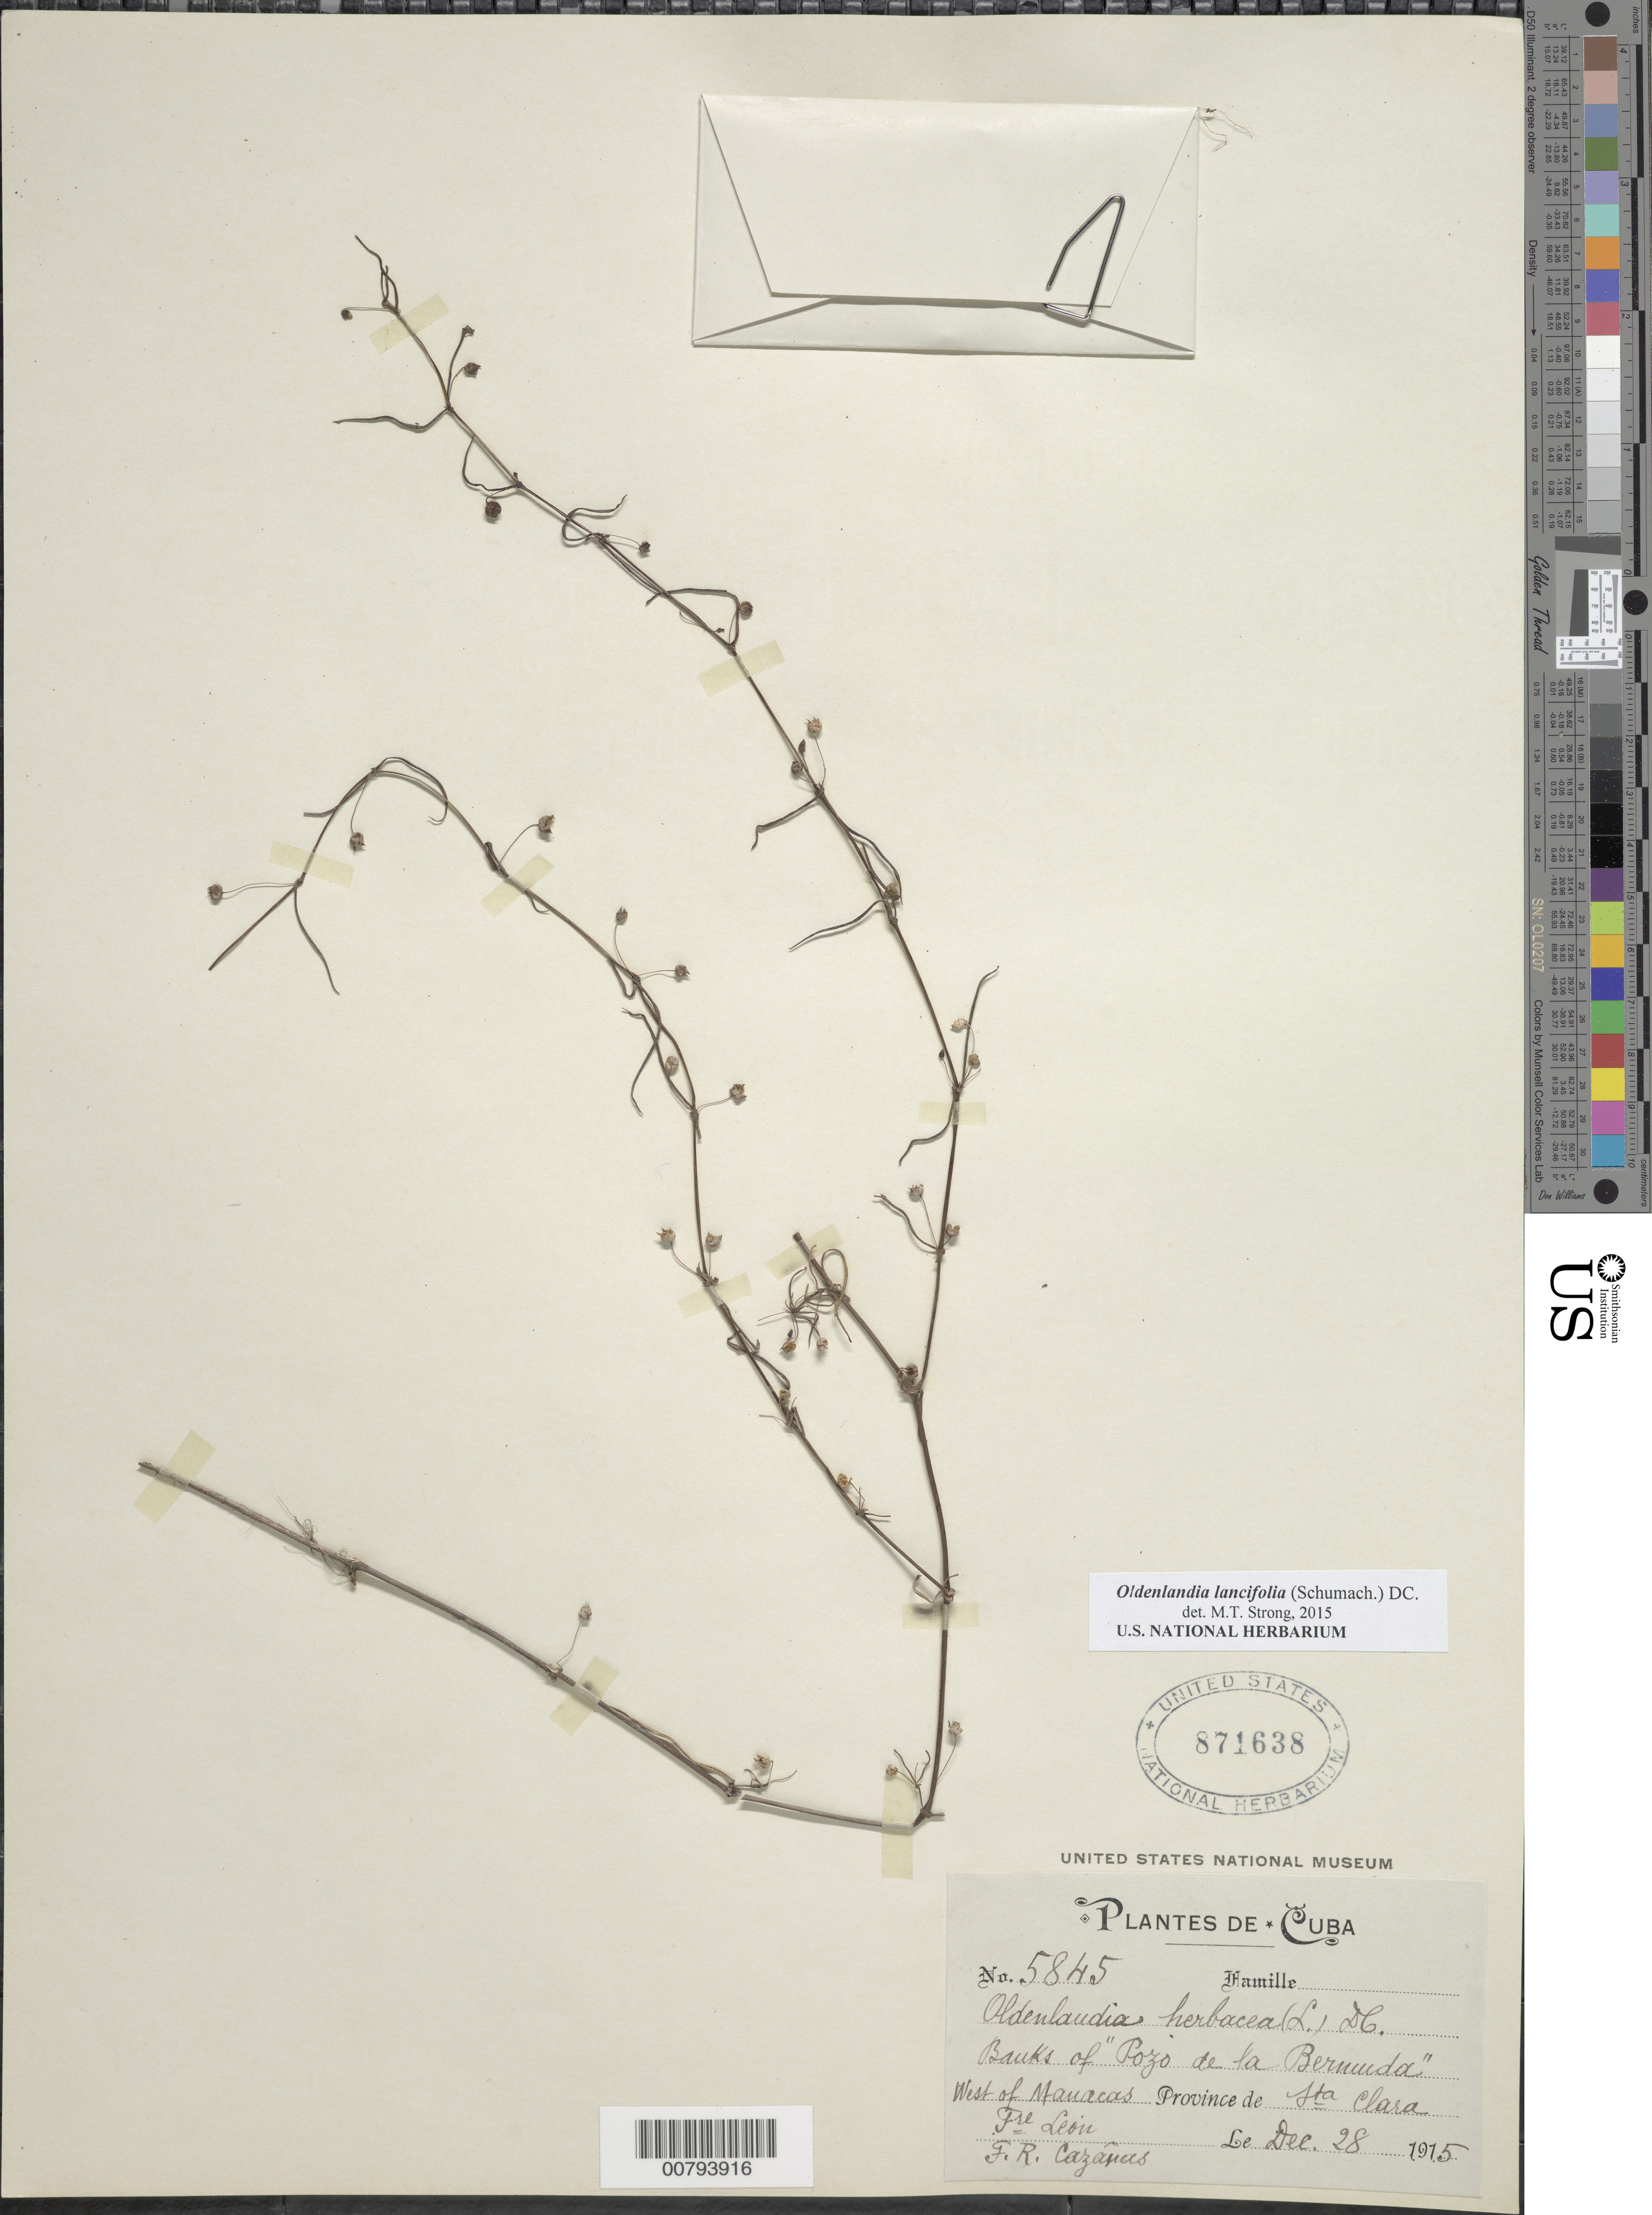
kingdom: Plantae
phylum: Tracheophyta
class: Magnoliopsida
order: Gentianales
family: Rubiaceae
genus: Oldenlandia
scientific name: Oldenlandia uniflora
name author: L.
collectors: Bro. León & F. Cazauas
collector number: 5845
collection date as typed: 28 Dec 1915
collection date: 1915-12-28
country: Cuba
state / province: Santa Clara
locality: Banks of "Pozo de la Bermuda"; west of Manacas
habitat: Riverine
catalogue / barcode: US 871638